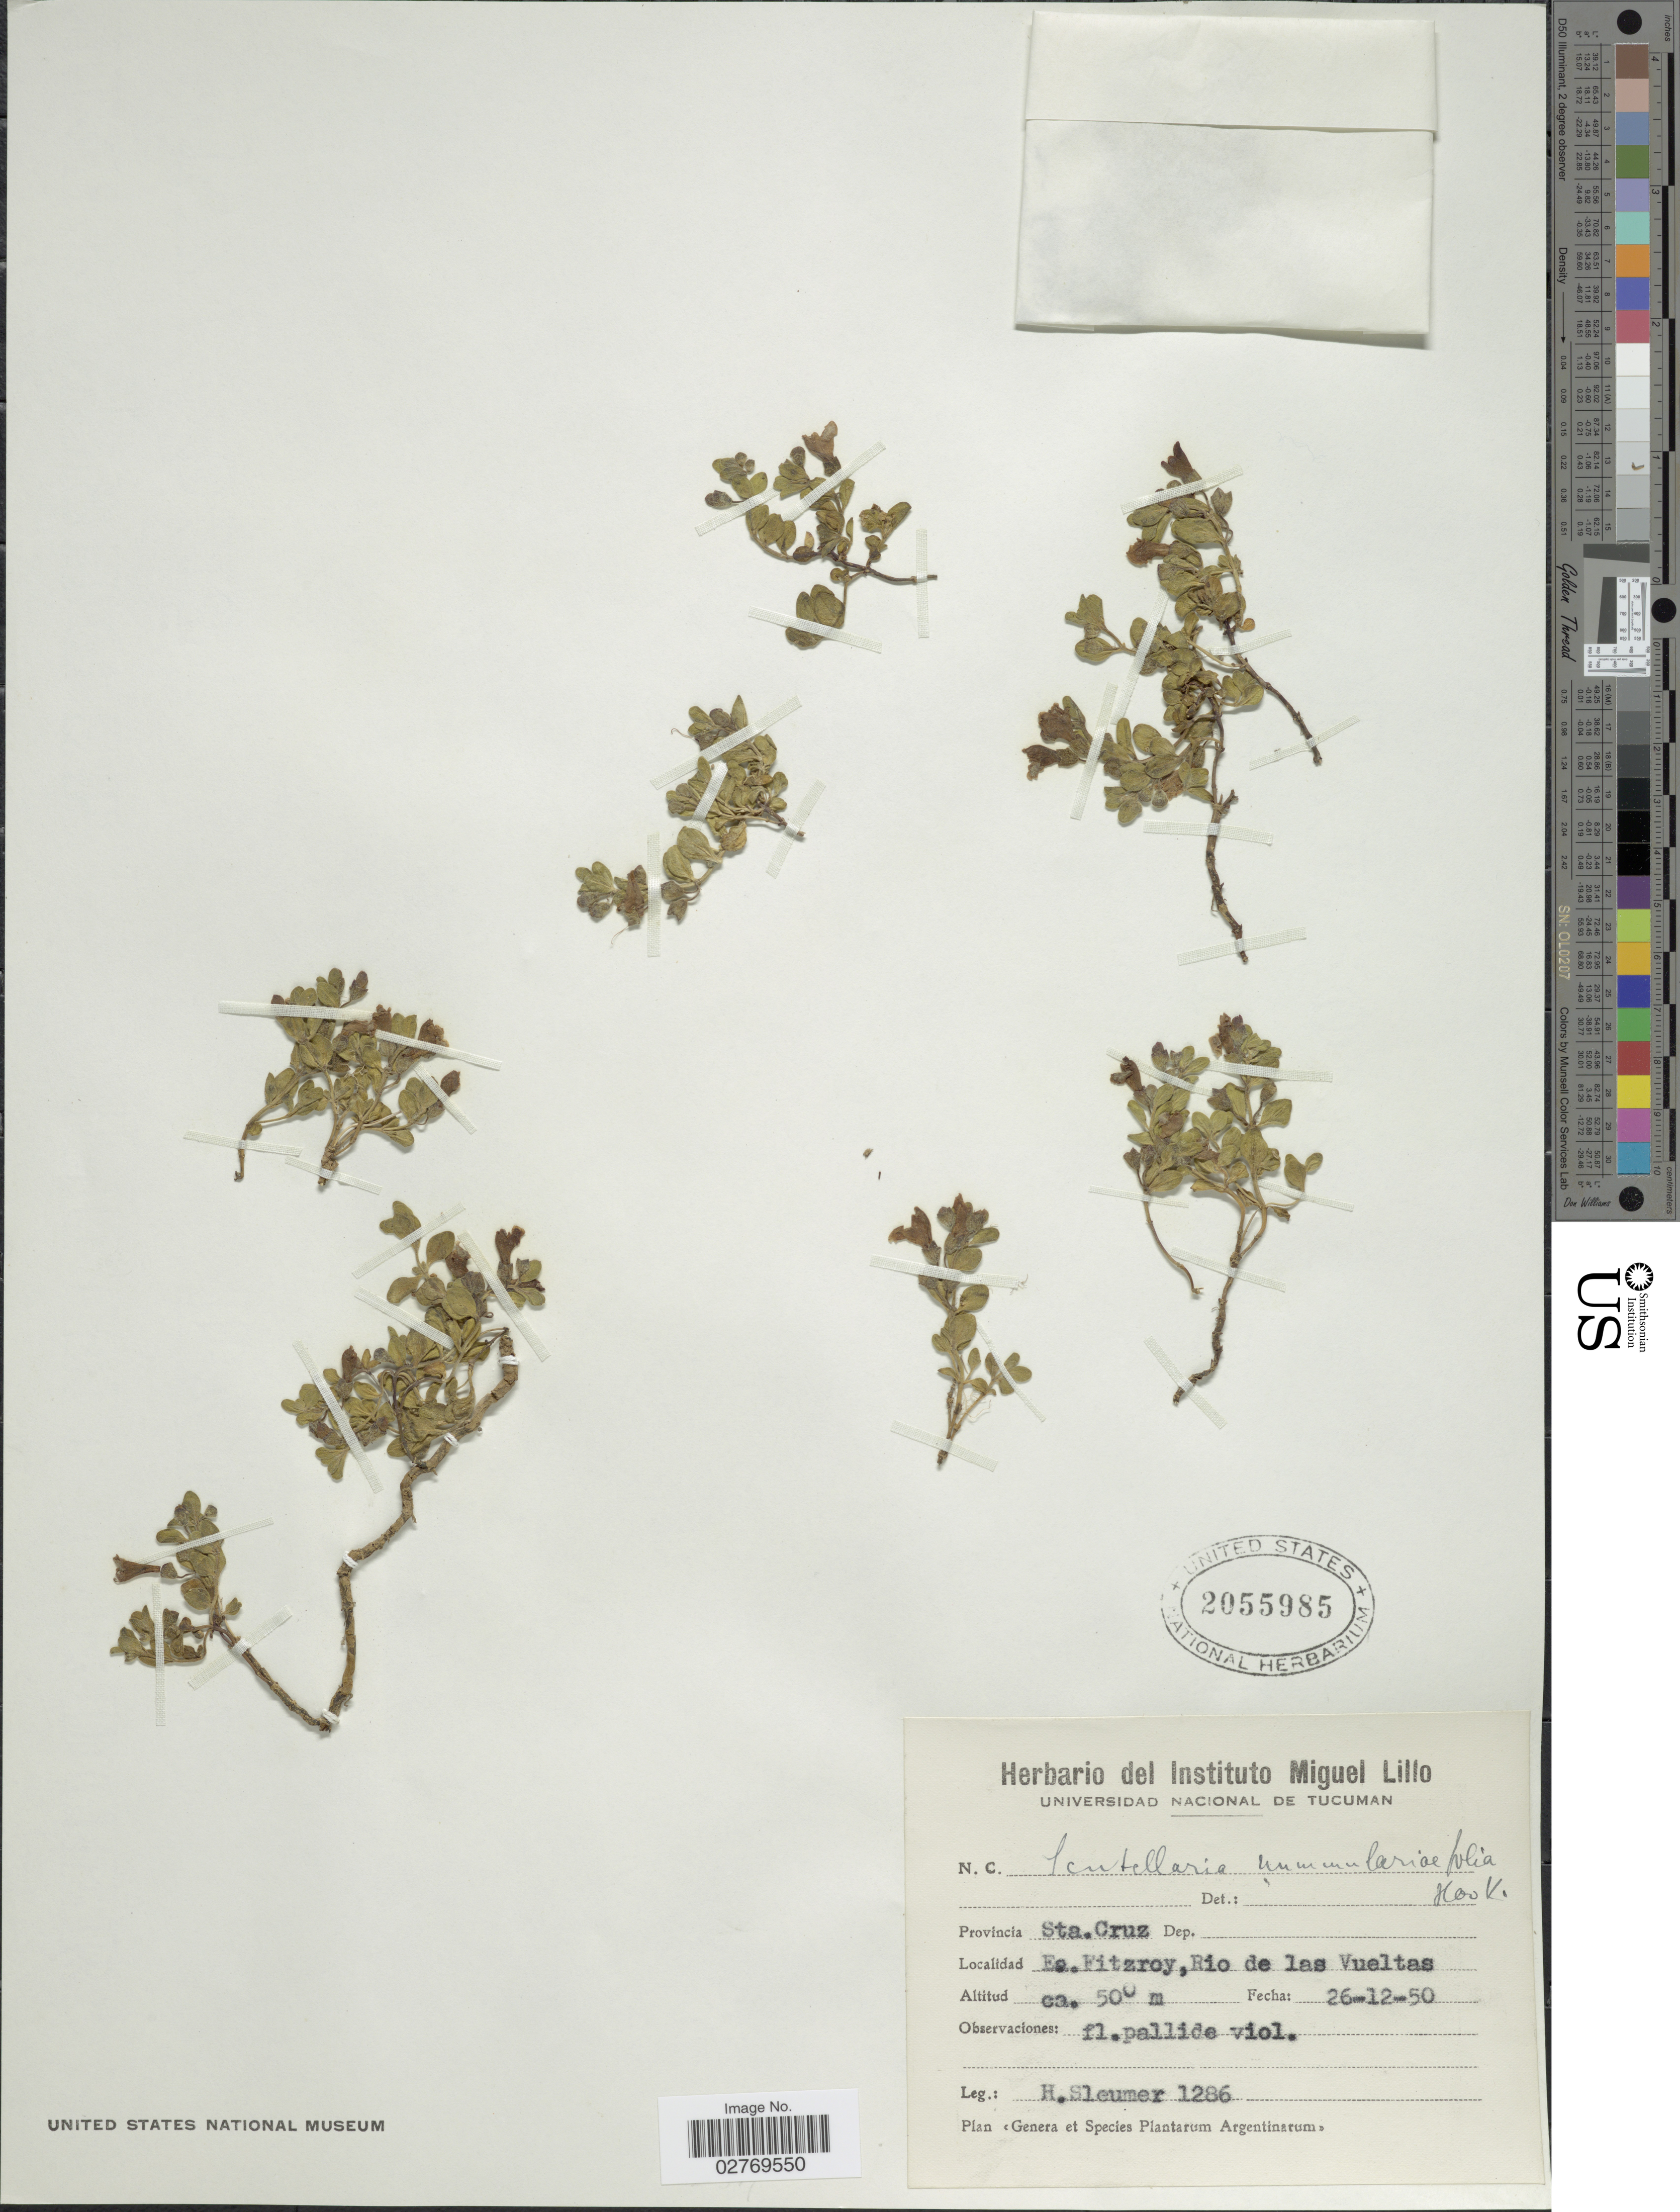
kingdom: Plantae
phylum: Tracheophyta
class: Magnoliopsida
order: Lamiales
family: Lamiaceae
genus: Scutellaria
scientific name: Scutellaria nummulariifolia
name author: Hook. f.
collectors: H. O. Sleumer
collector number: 1286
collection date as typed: Transcribed d/m/y: 26/12/50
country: Argentina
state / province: Santa Cruz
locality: Es. Fitzroy, Rio de las Vueltas.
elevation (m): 500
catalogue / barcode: US 2055985